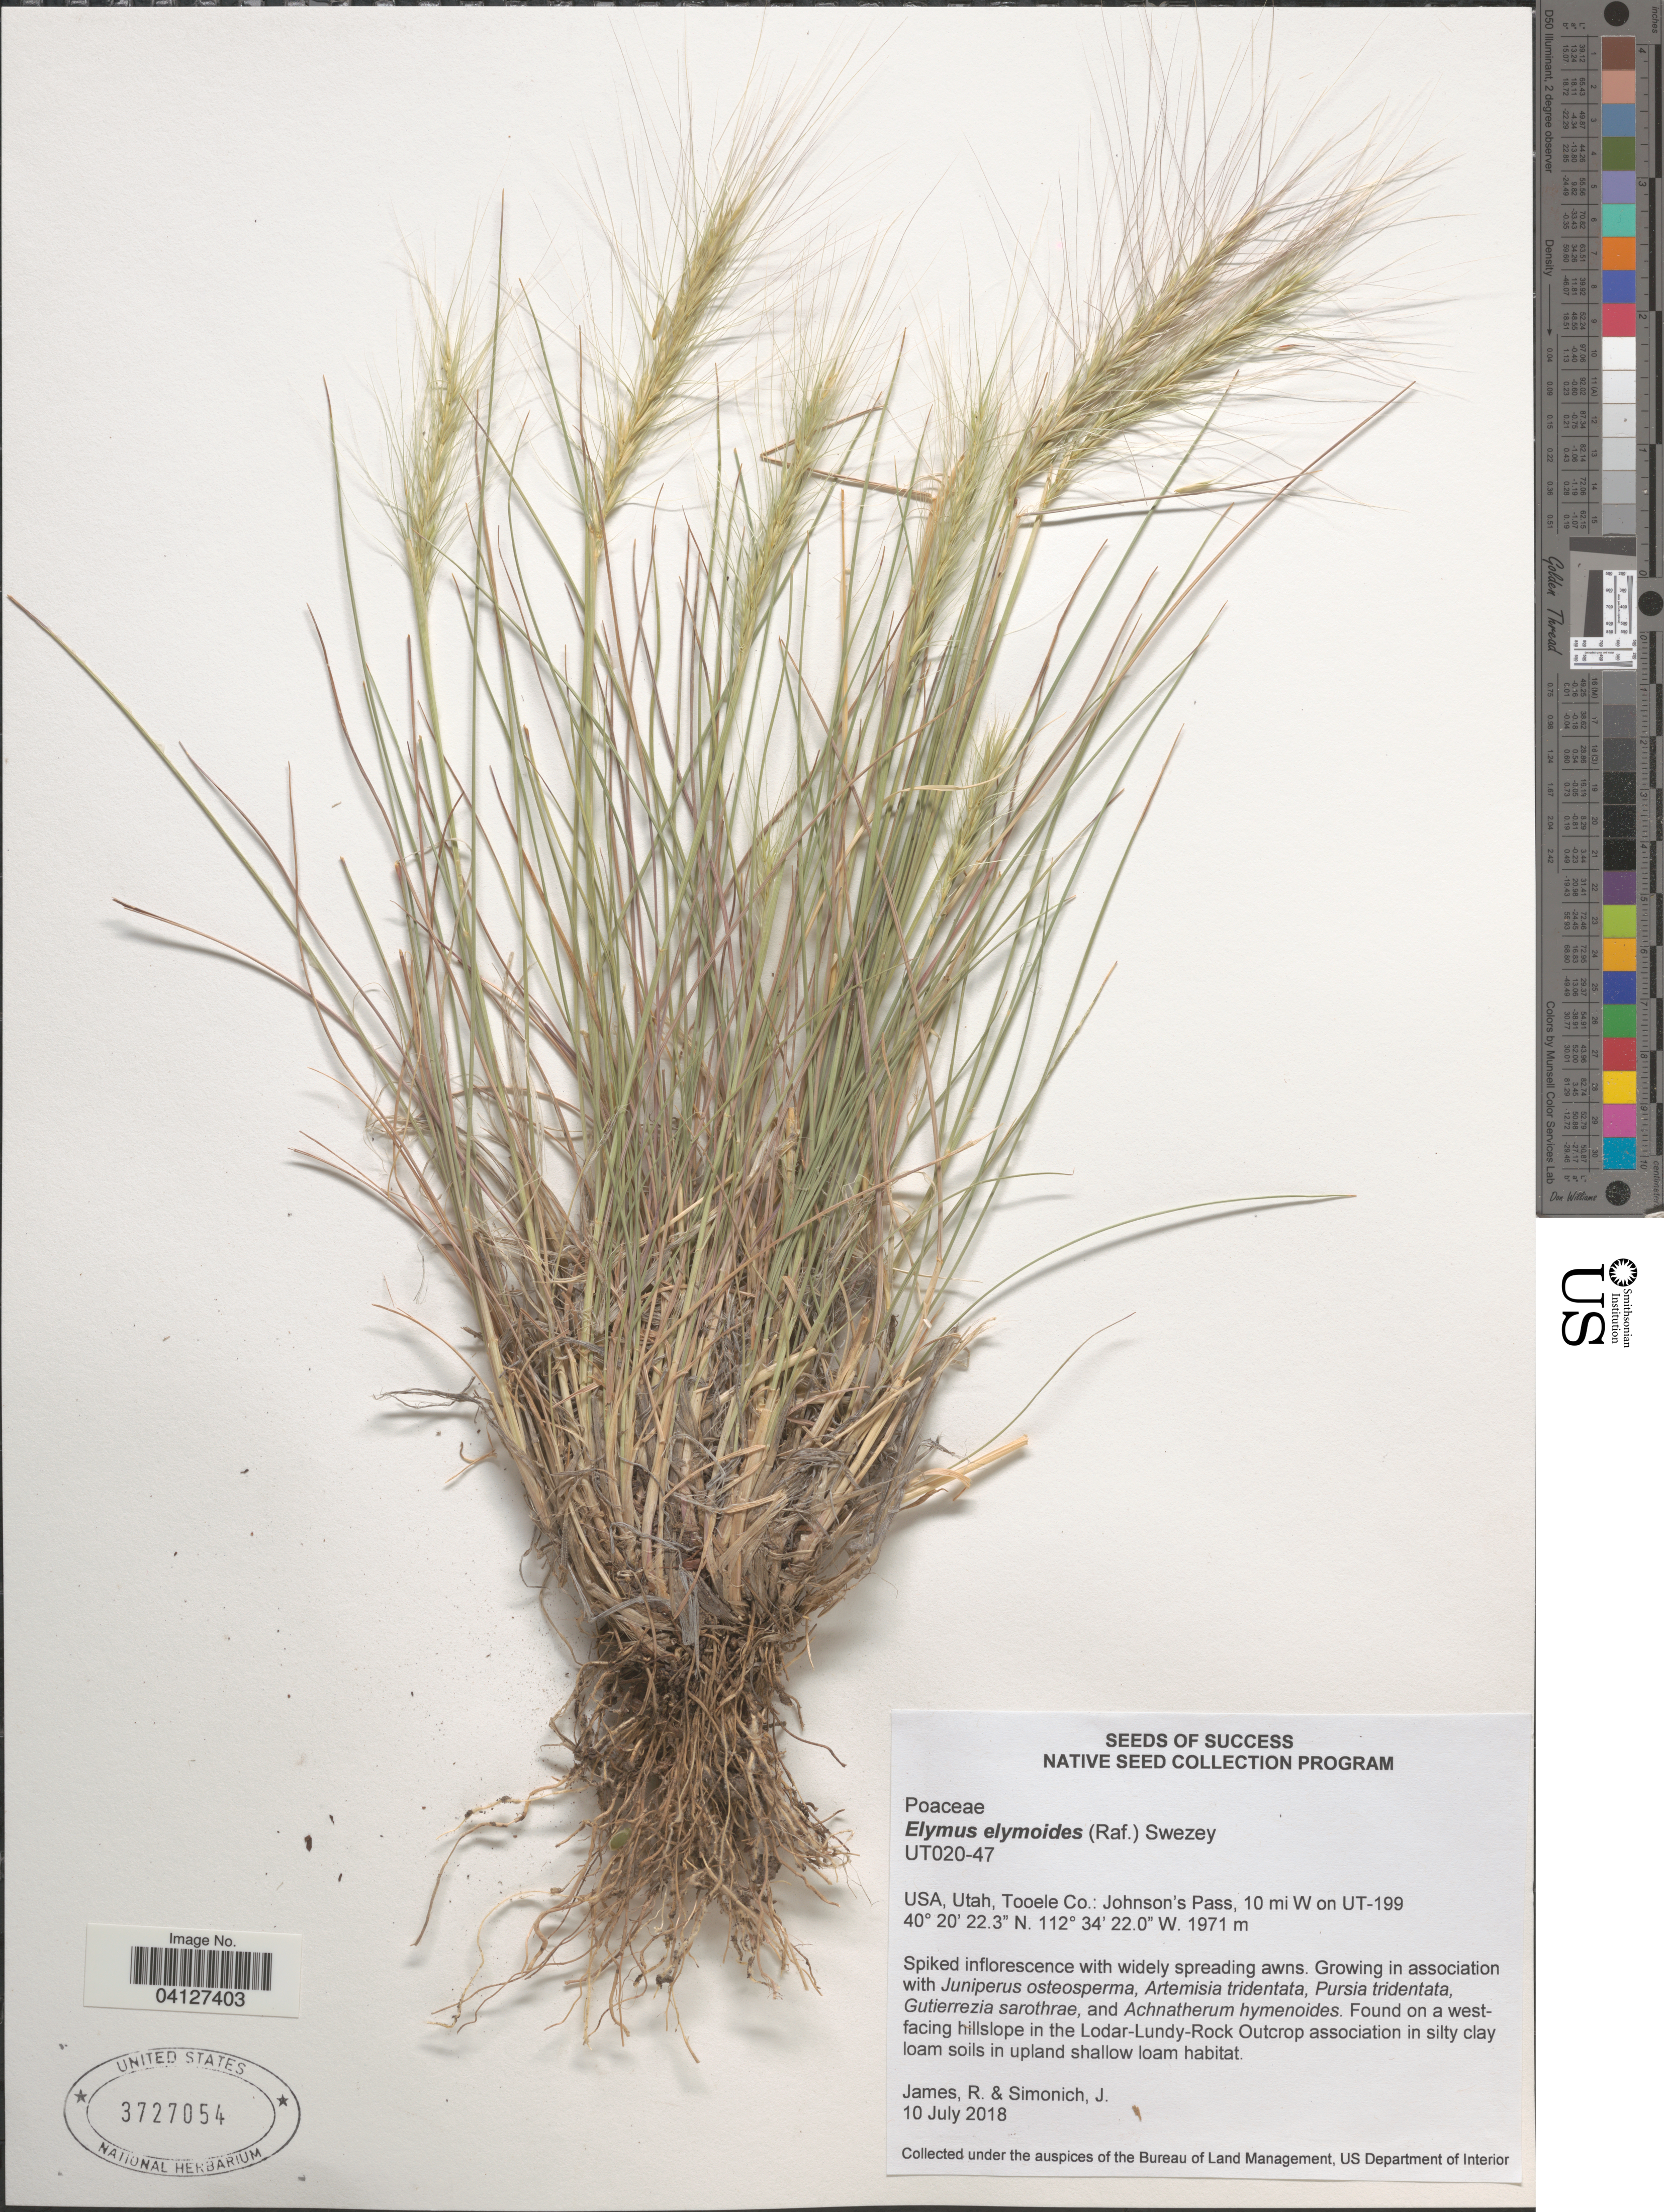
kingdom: Plantae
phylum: Tracheophyta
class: Liliopsida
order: Poales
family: Poaceae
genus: Elymus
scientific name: Elymus elymoides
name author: (Raf.) Swezey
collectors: R. James & J. Simonich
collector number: UT020-47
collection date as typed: Transcribed d/m/y: 10/7/2018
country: United States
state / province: Utah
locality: Tooele Co.: Johnson's Pass, 10 mi W on UT-199.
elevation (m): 1971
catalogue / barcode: US 3727054